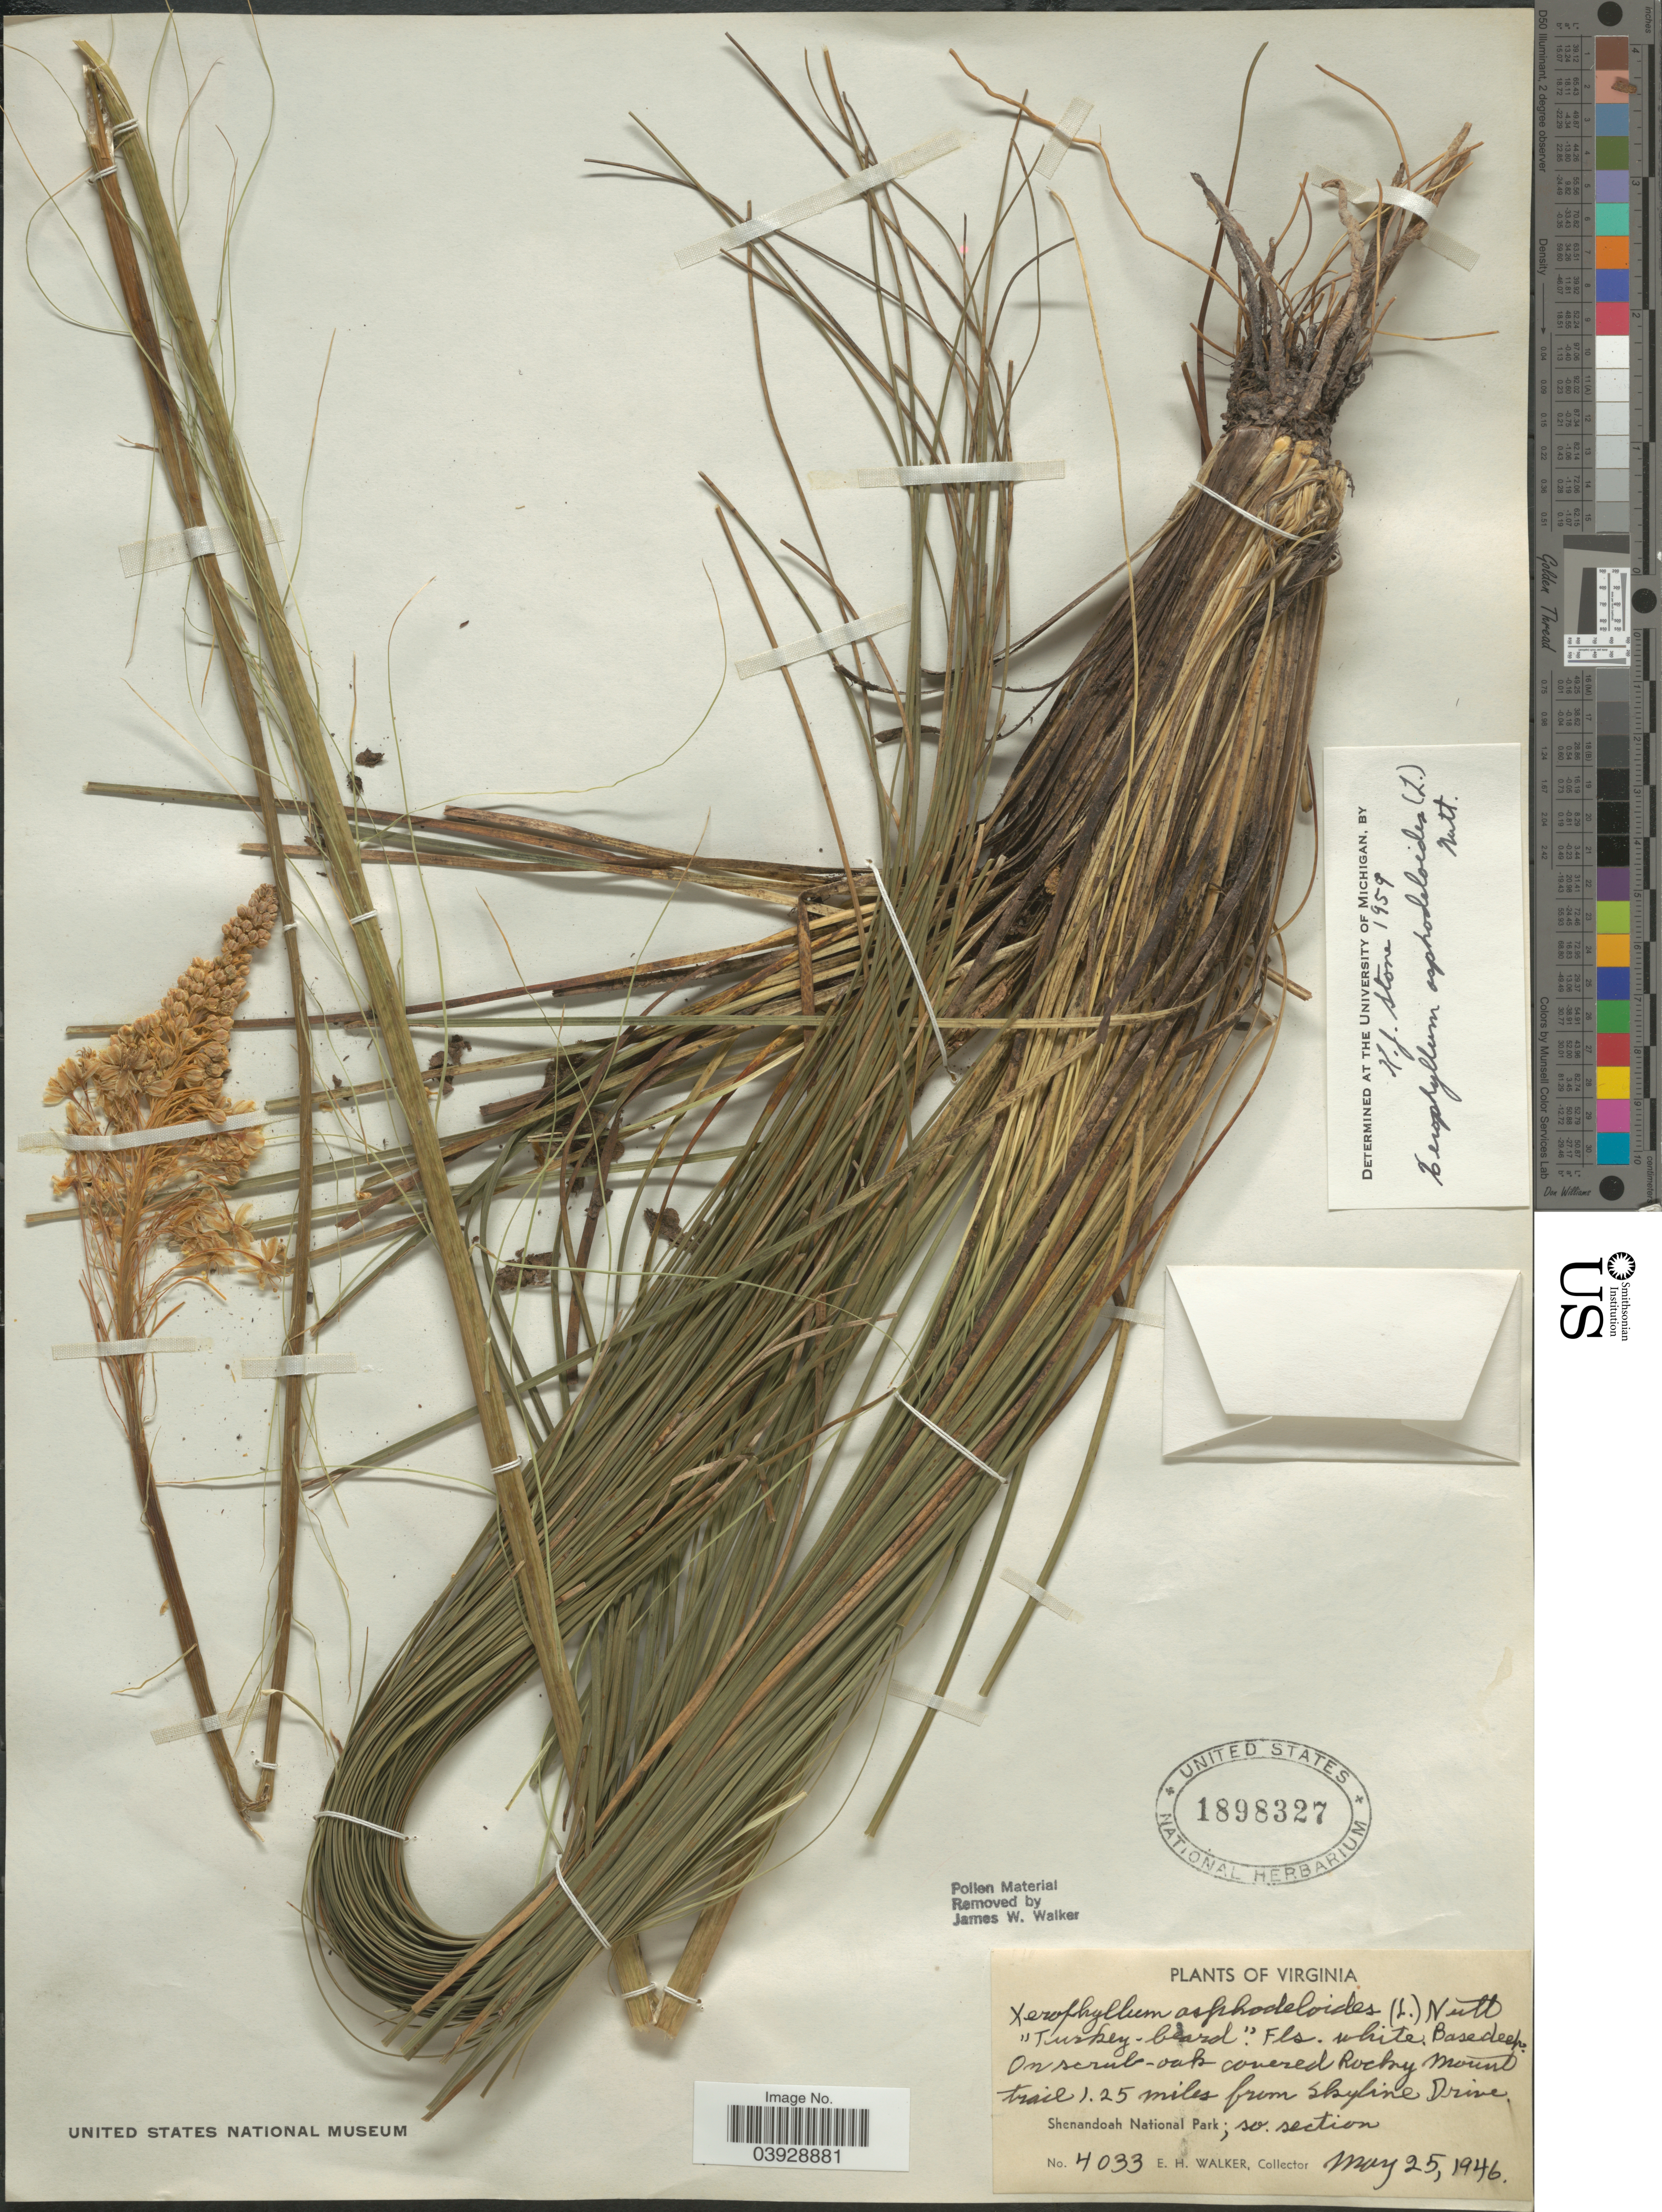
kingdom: Plantae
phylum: Tracheophyta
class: Liliopsida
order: Liliales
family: Melanthiaceae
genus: Xerophyllum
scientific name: Xerophyllum asphodeloides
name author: (L.) Nutt.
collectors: E. H. Walker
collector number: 4033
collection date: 1946-05-25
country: United States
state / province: Virginia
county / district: Rockingham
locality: Rocky Mount trail 1.25 miles from Skyline Drive. Shenandoah National Park; so. section.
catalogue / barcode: US 1898327